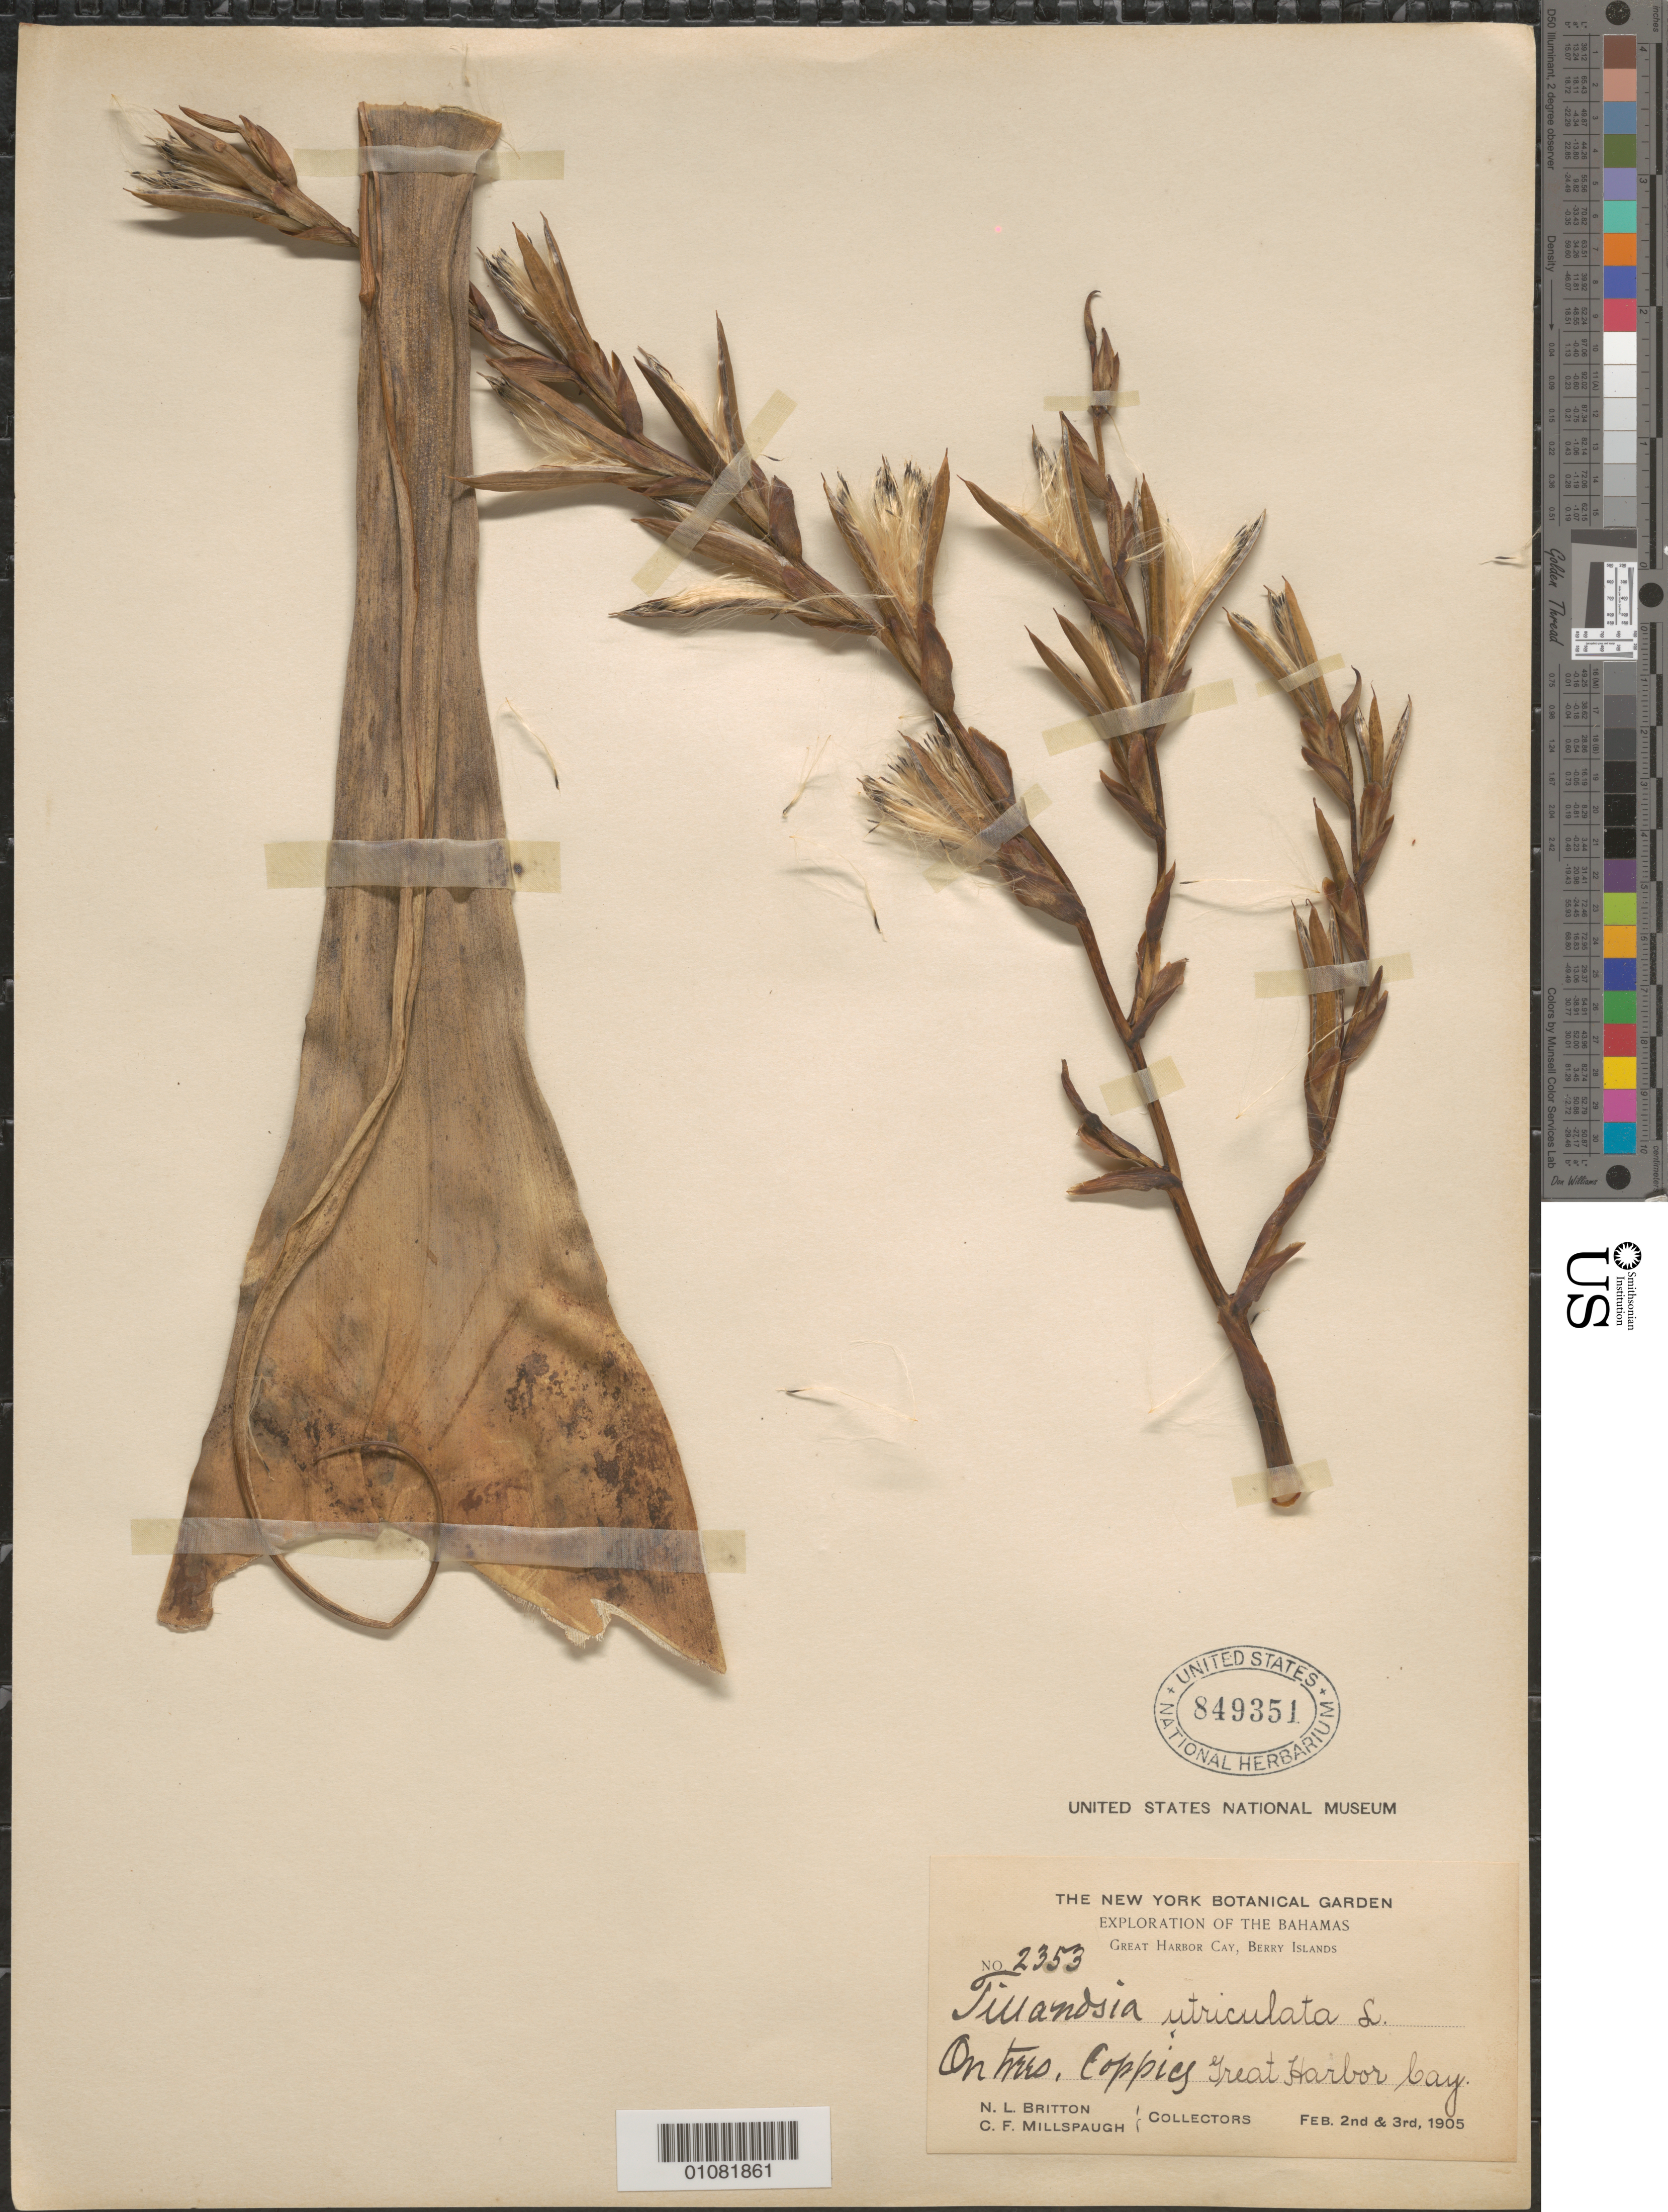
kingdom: Plantae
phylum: Tracheophyta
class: Liliopsida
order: Poales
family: Bromeliaceae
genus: Tillandsia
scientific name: Tillandsia utriculata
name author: L.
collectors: N. Britton & C. F. Millspaugh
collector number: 2353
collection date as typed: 02 Feb 1905 to 03 Feb 1905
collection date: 1905-02-02/1905-02-03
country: Bahamas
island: Berry Is.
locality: Great Harbor Cay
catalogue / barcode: US 849351